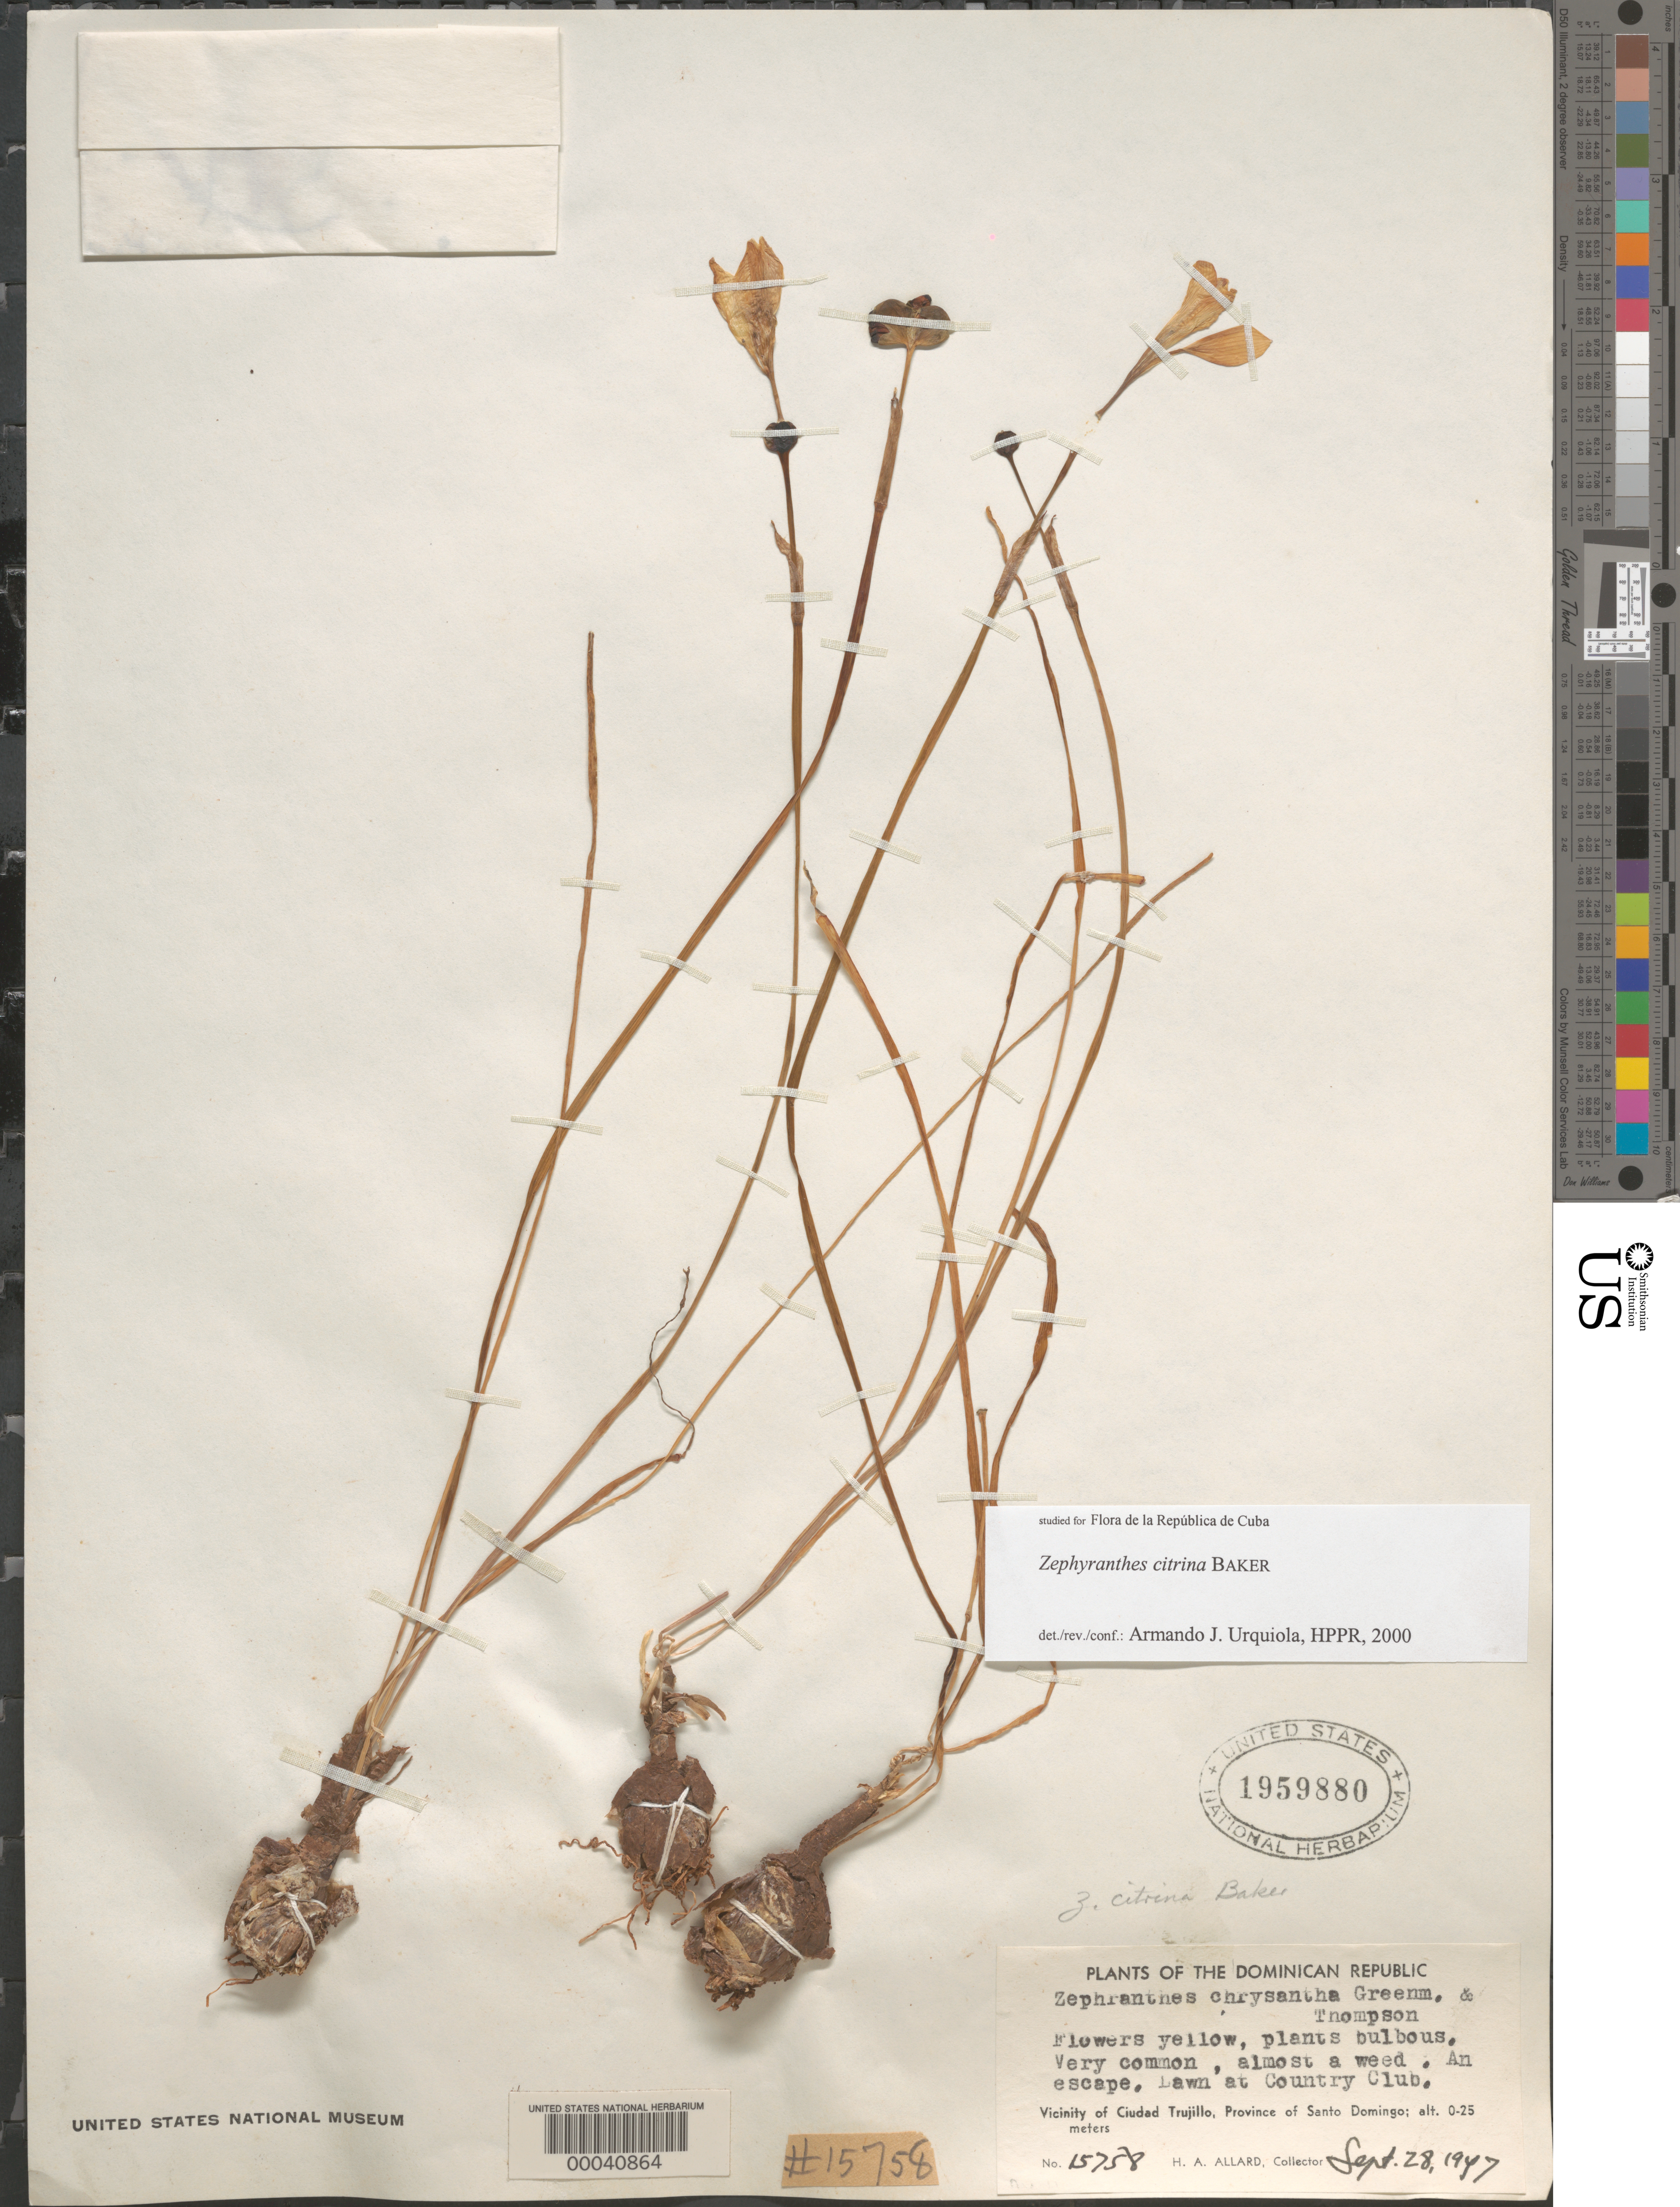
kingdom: Plantae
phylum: Tracheophyta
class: Liliopsida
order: Asparagales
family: Amaryllidaceae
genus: Zephyranthes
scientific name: Zephyranthes citrina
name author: Baker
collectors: H. A. Allard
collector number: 15758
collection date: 1947-09-28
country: Dominican Republic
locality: Lawn at Country Club. Vicinity of Ciudad Trujillo, Province of Santo Domingo.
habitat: lawn at country club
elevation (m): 0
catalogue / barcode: US 1959880